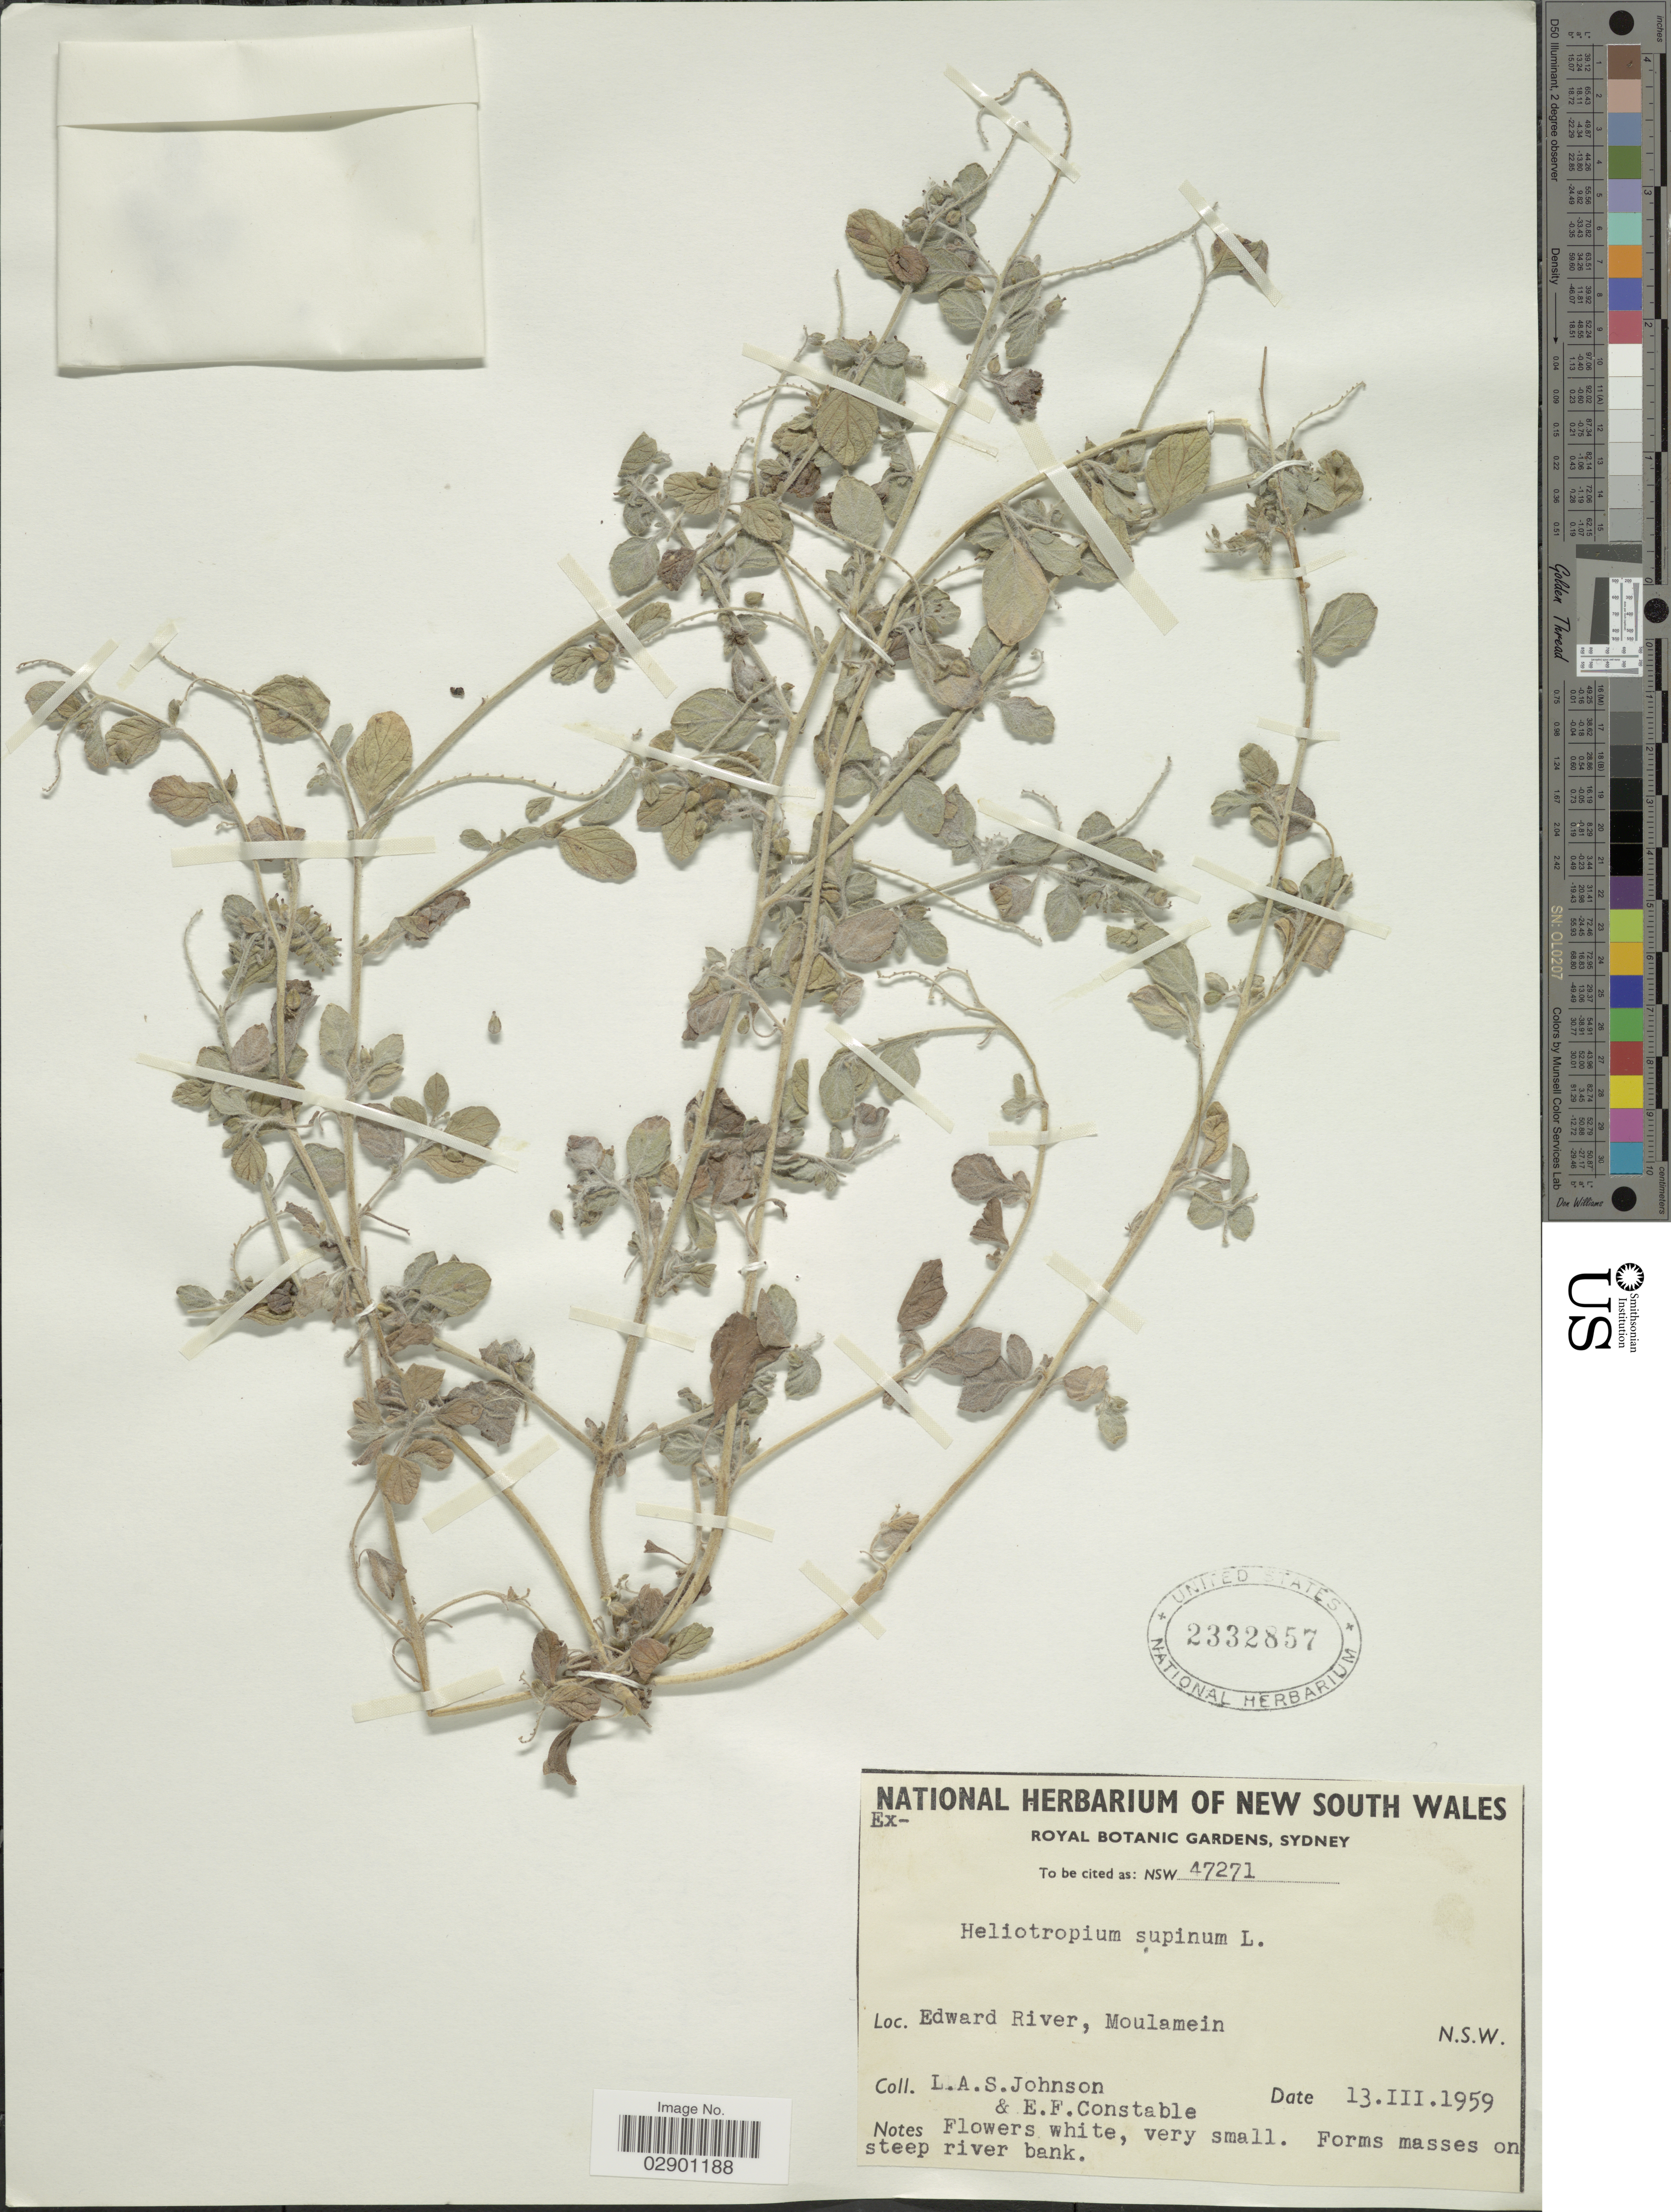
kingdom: Plantae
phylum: Tracheophyta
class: Magnoliopsida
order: Boraginales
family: Heliotropiaceae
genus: Heliotropium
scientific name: Heliotropium supinum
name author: L.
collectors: L. Johnson & E. F. Constable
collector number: NSW 47271?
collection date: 1959-03-13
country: Australia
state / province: New South Wales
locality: Edward River, Moulamein.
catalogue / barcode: US 2332857